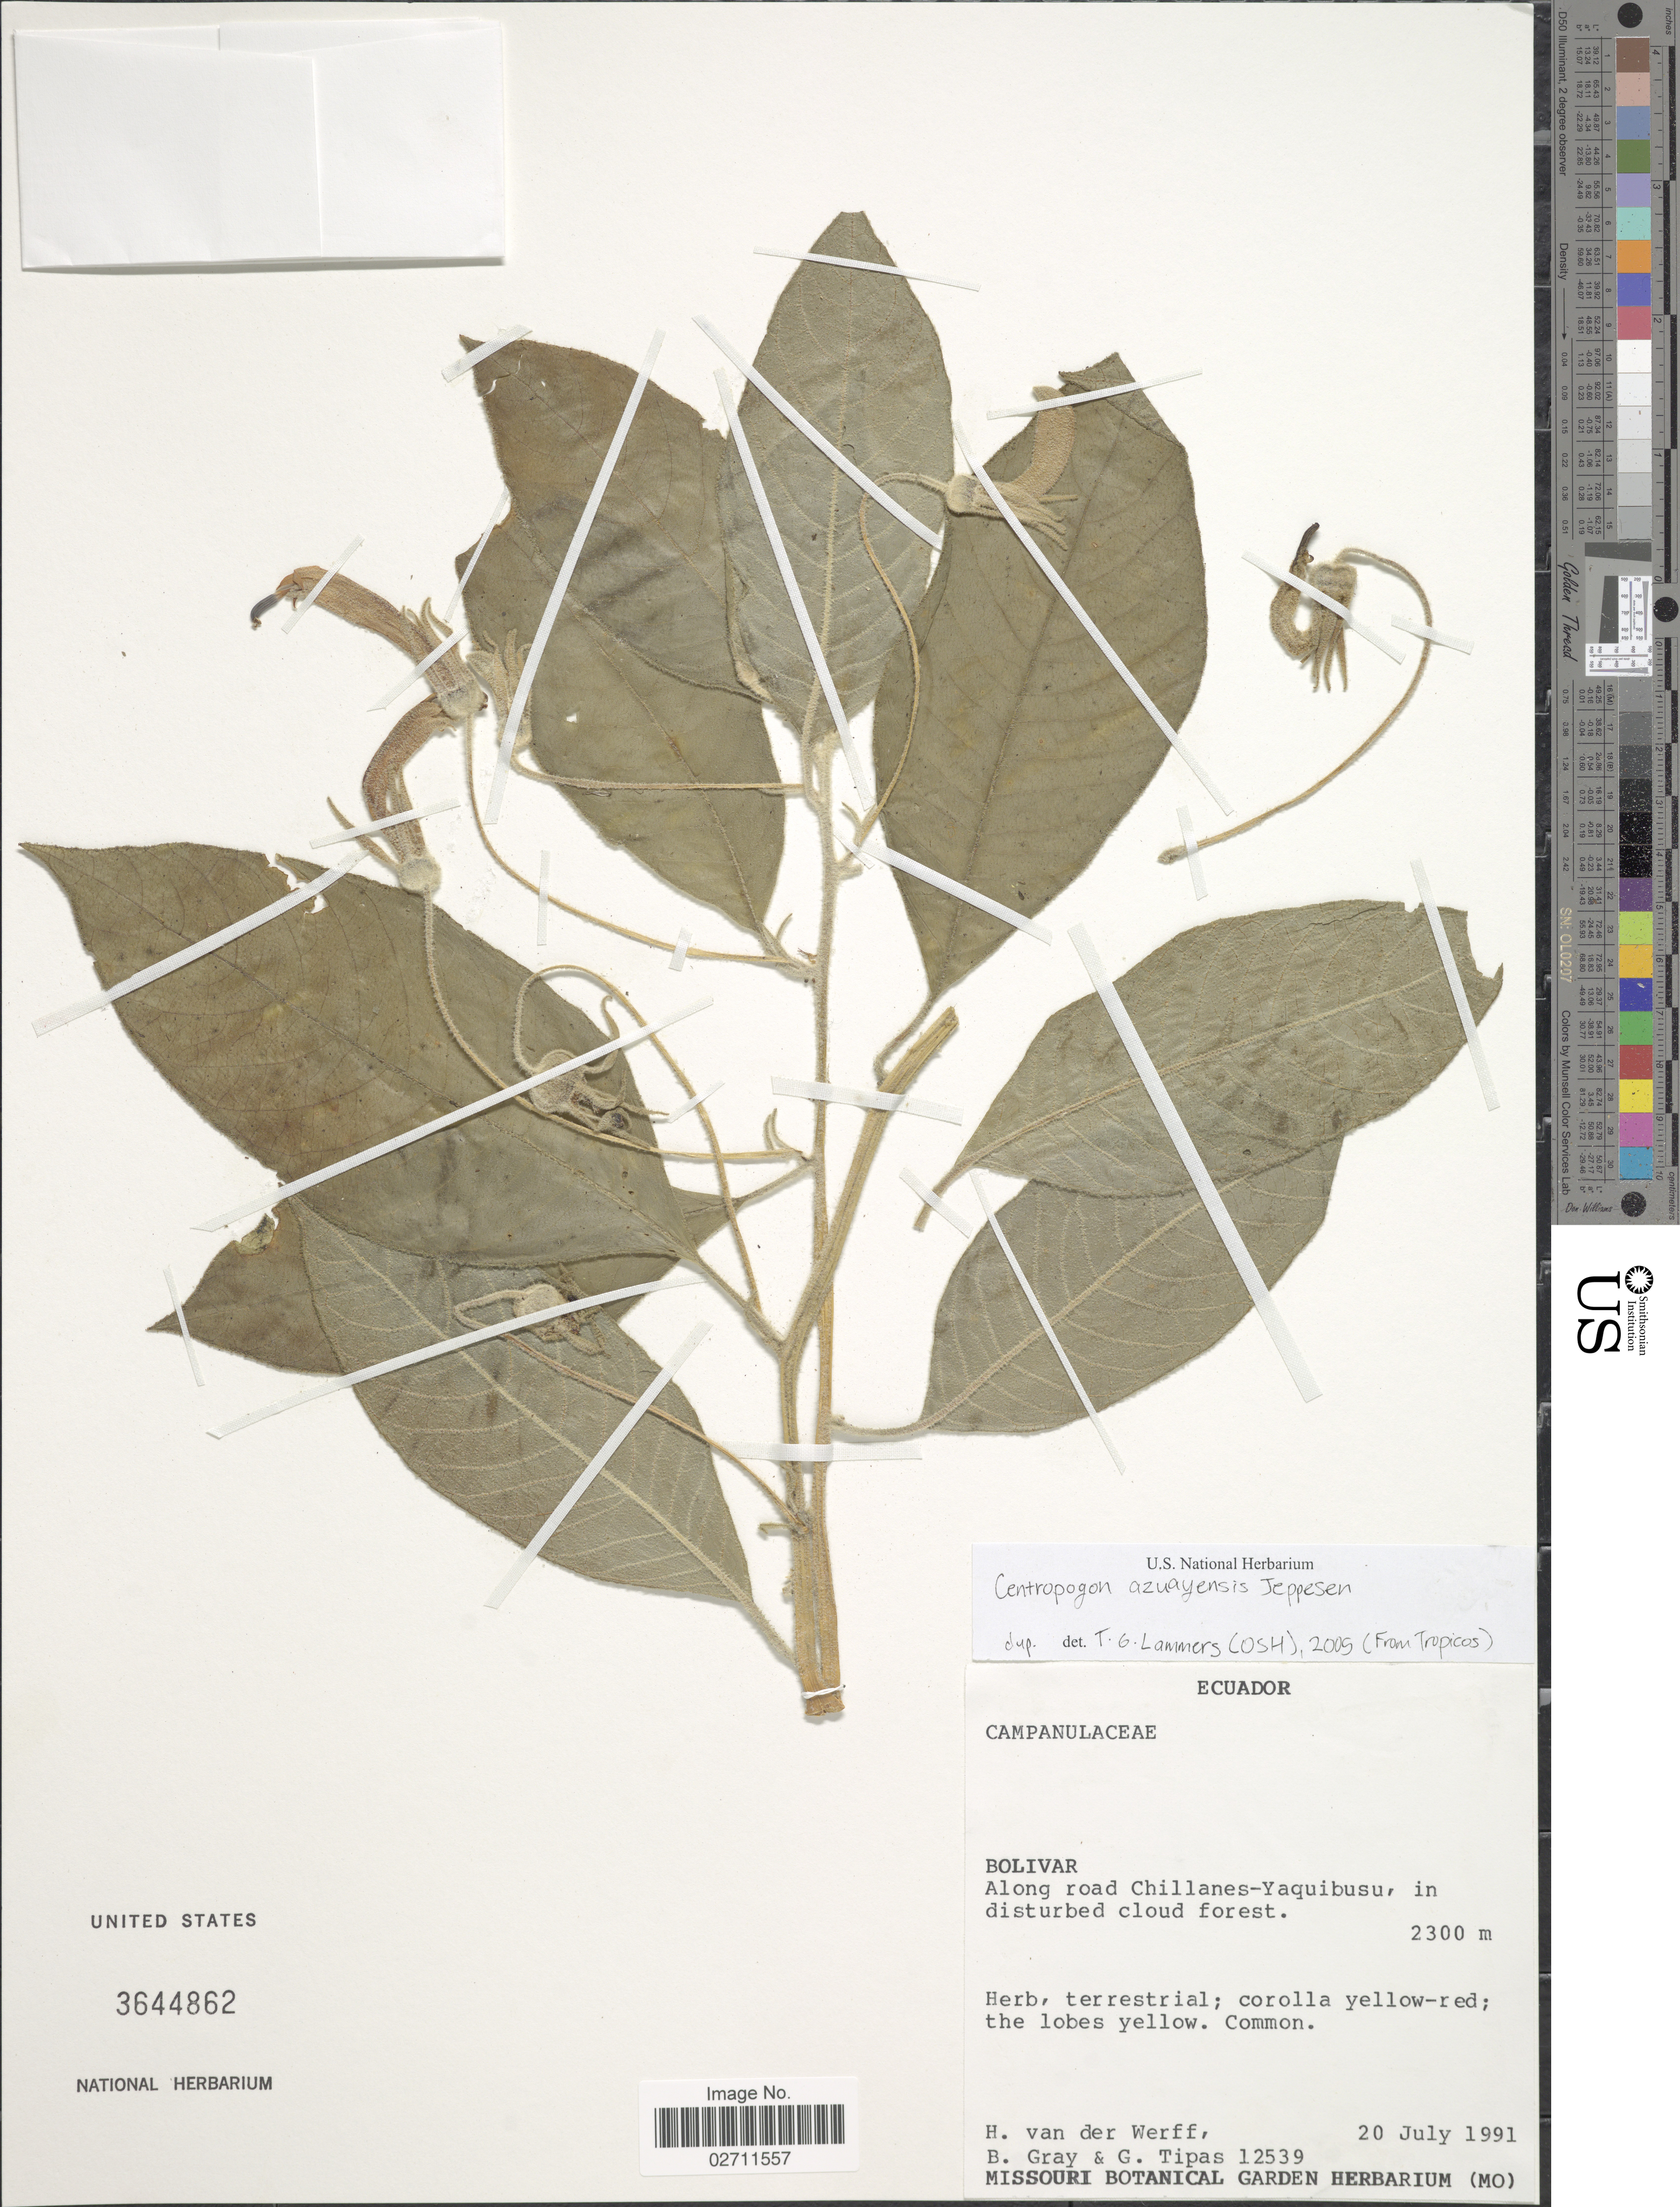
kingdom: Plantae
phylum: Tracheophyta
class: Magnoliopsida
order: Asterales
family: Campanulaceae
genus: Centropogon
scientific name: Centropogon azuayensis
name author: Jeppesen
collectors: H. van der Werff, B. Gray & G. Tipas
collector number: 12539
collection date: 1991-07-20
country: Ecuador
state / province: Bolívar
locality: Along road Chillanes-Yaquibusu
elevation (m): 2300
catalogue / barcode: US 3644862